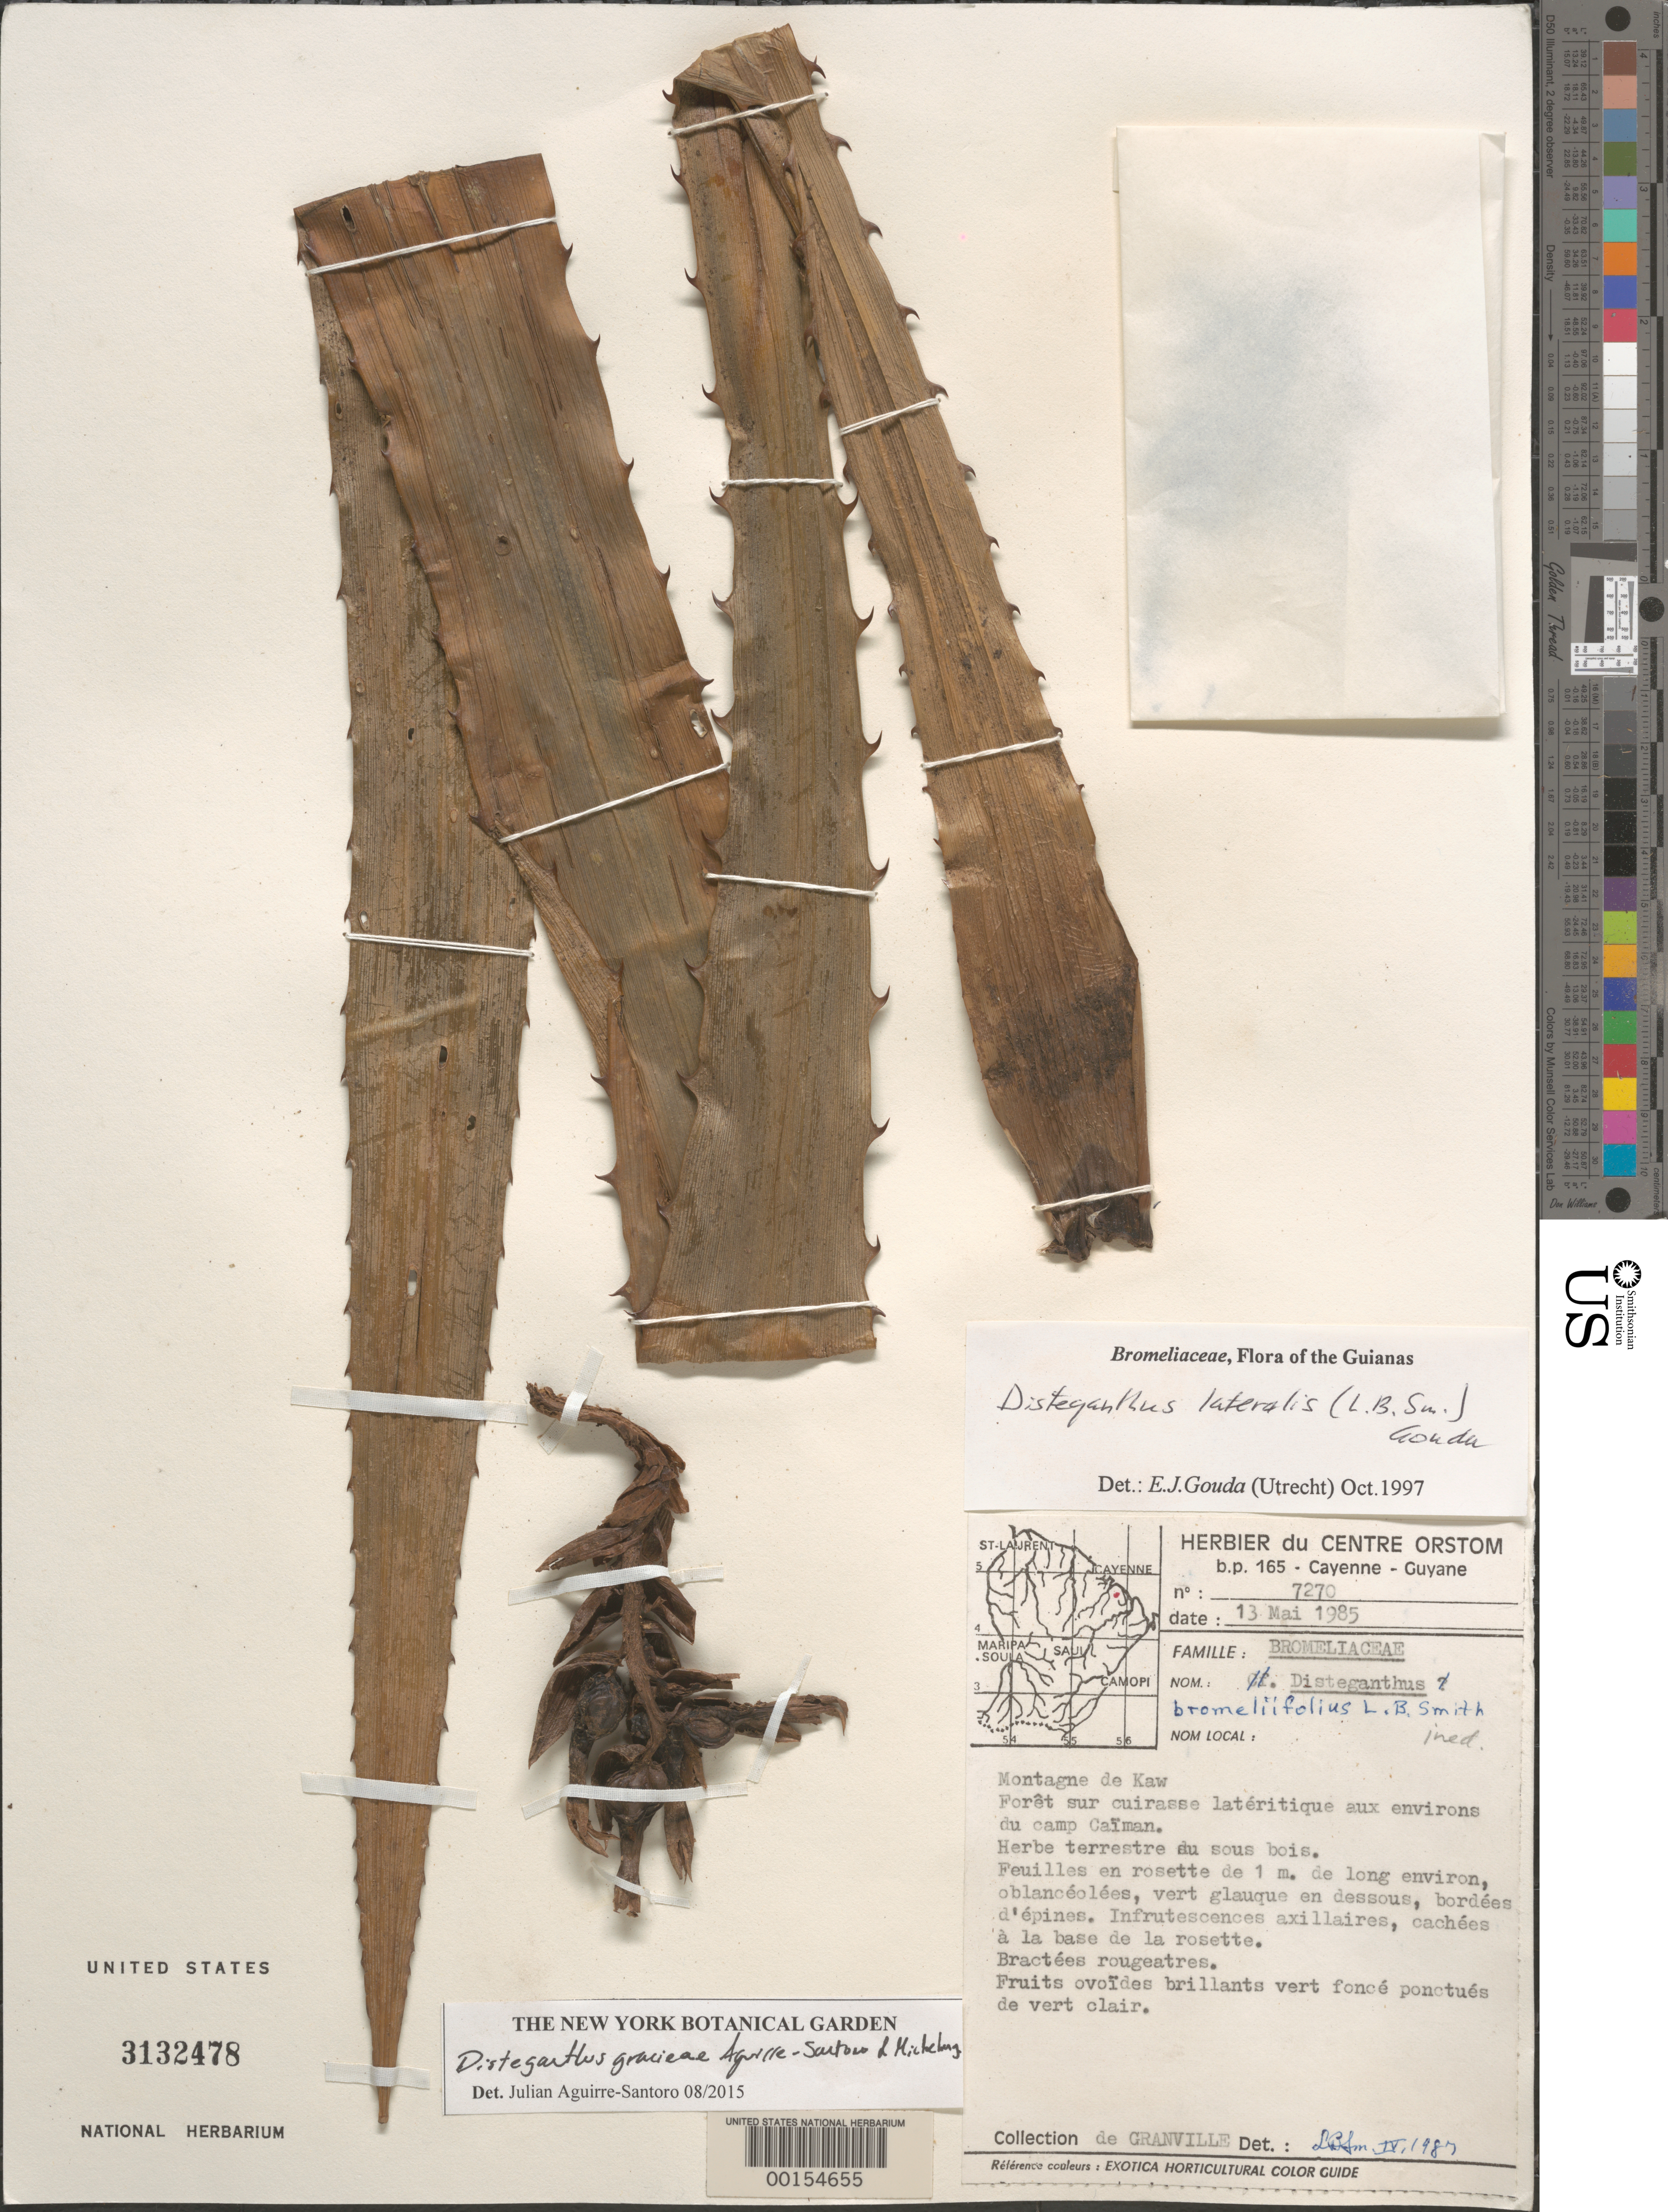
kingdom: Plantae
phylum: Tracheophyta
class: Liliopsida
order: Poales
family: Bromeliaceae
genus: Disteganthus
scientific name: Disteganthus lateralis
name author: (L.B. Sm.) Gouda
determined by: Gouda, E. J.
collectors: J.-J. de Granville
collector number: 7270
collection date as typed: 13-May-85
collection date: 1985-05-13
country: French Guiana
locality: Montagne de Kaw, vic. camp Caïman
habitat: Forêt sur cuirasse latéritique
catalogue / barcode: US 3132478